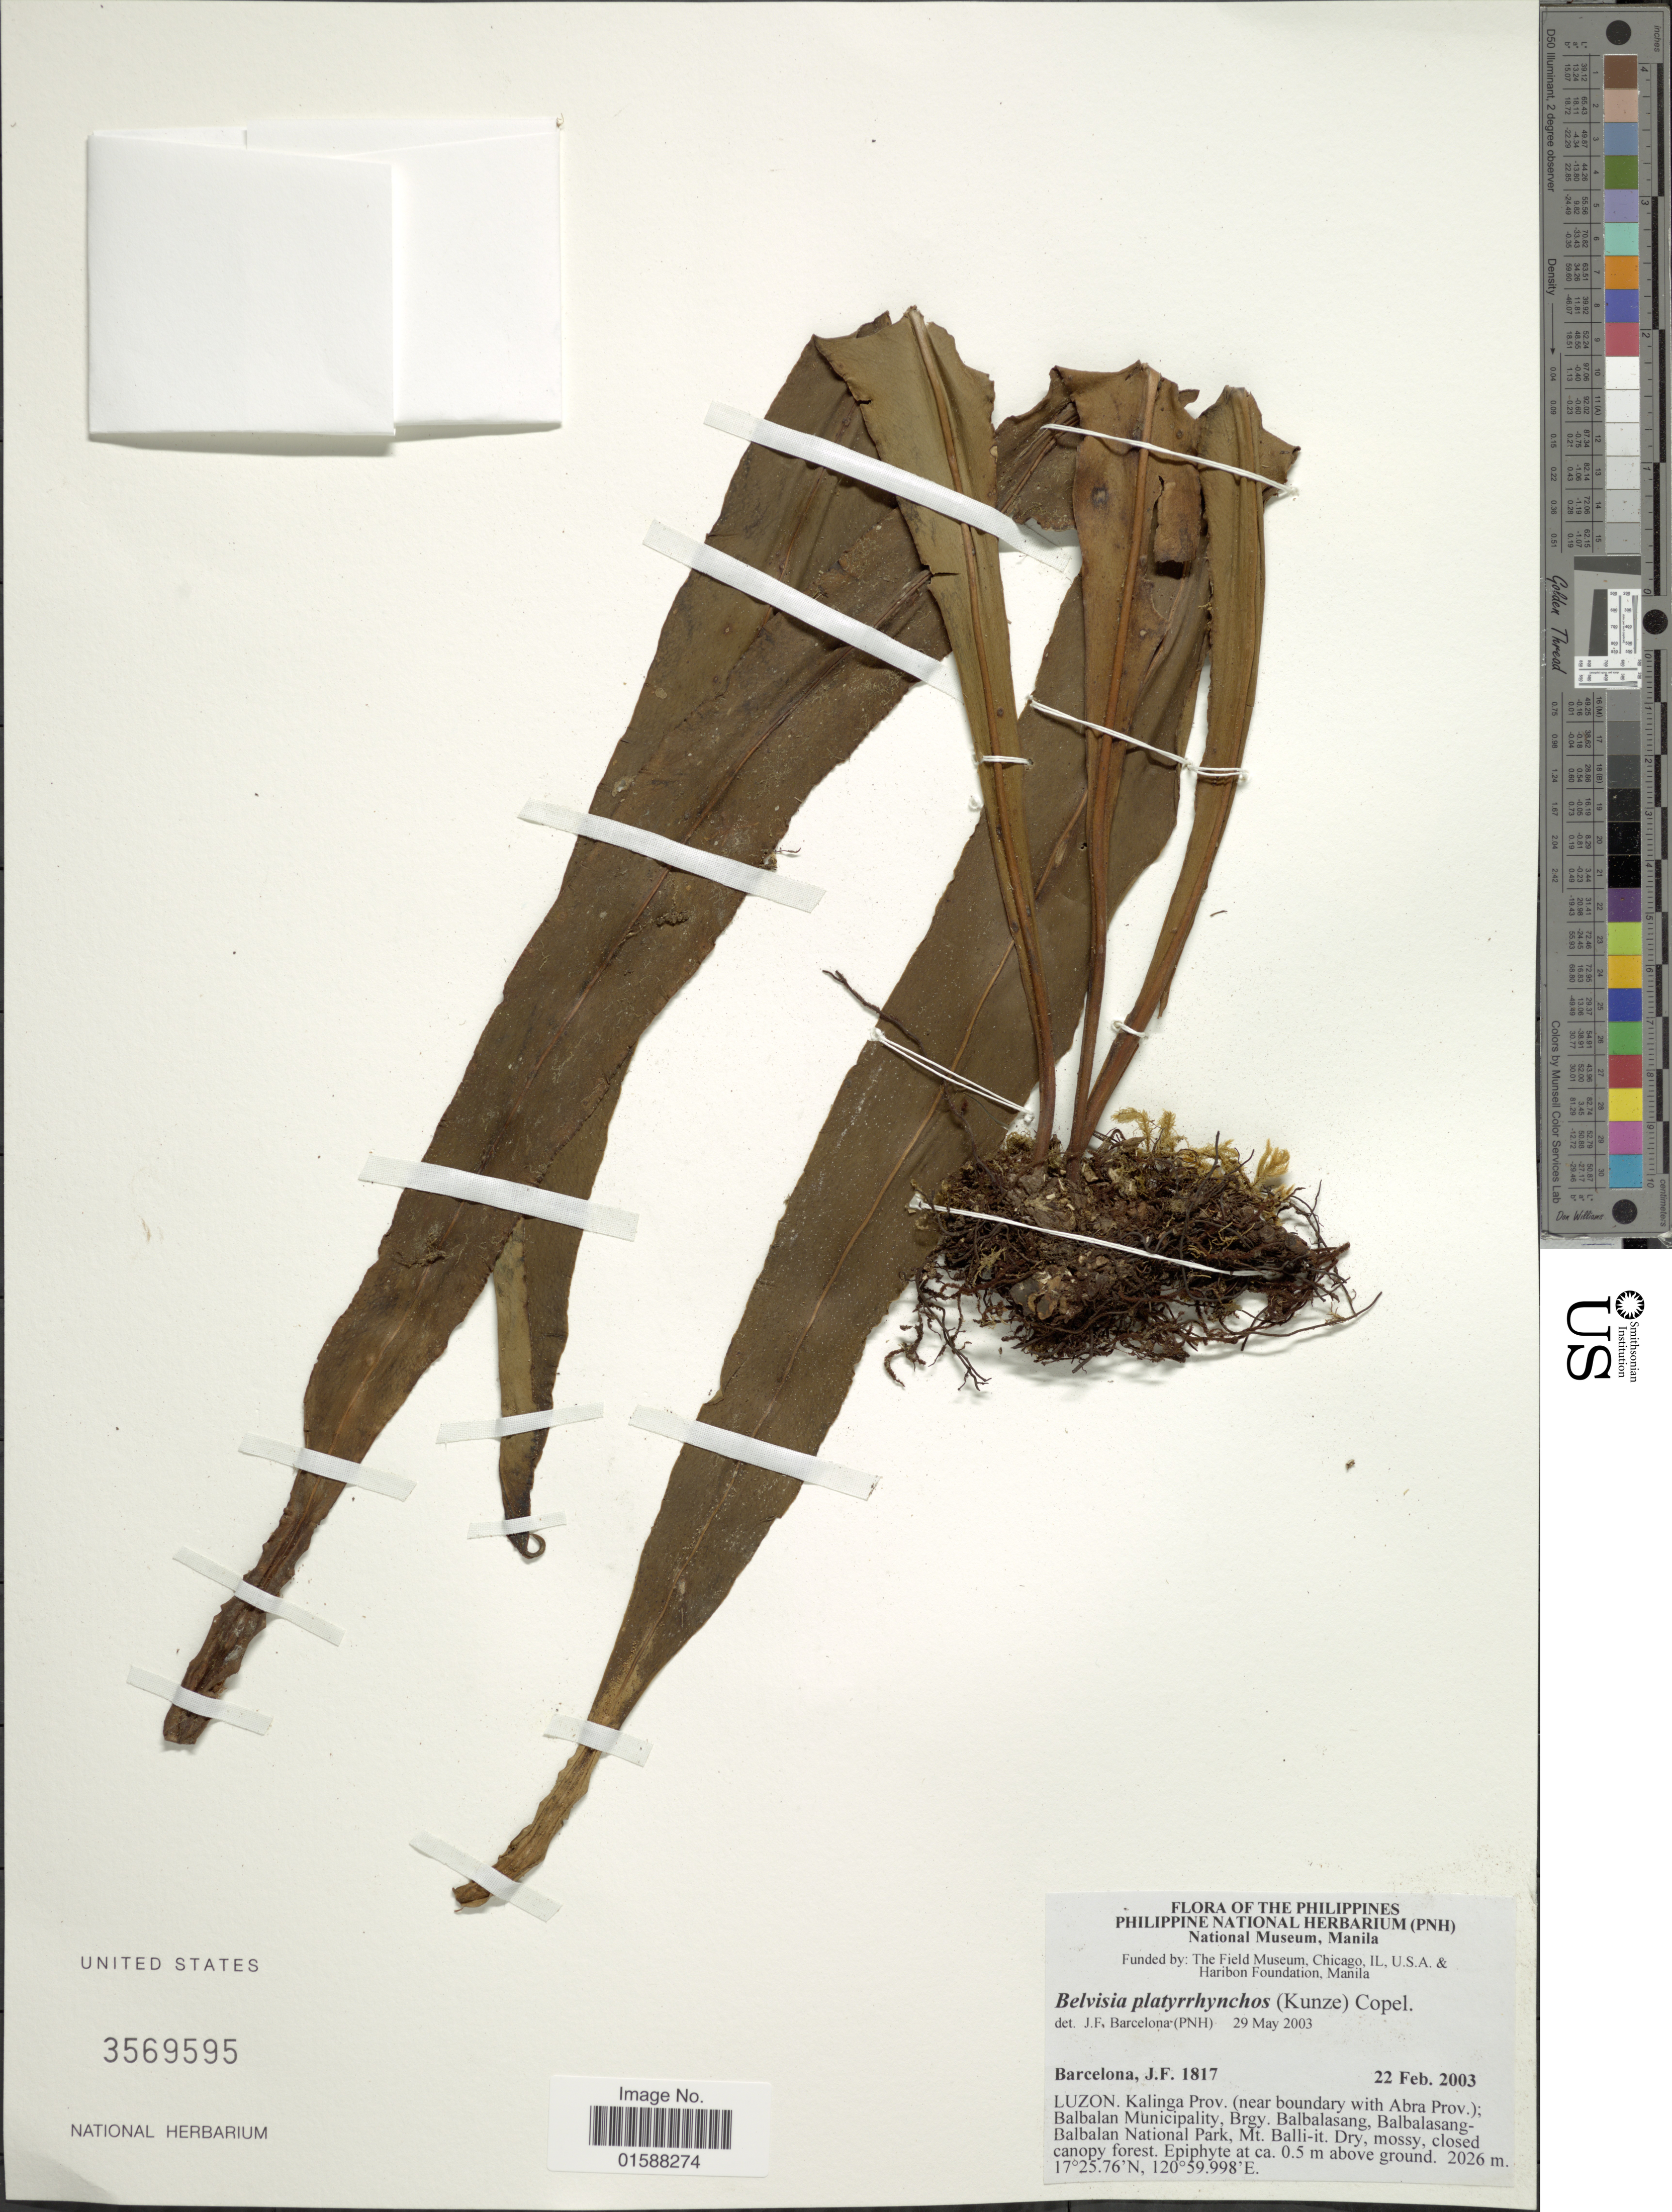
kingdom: Plantae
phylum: Tracheophyta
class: Polypodiopsida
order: Polypodiales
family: Polypodiaceae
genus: Lepisorus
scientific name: Lepisorus platyrhynchos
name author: (J. Sm. ex Kunze) Li S. Wang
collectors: J. F. Barcelona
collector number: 1817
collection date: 2003-02-22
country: Philippines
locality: Luzon. Kalinga Prov. (near boundary with Abra Prov.); Balbalan Municipality, Brgy. Balbalasang, Balbalasang-Balbalan National Park, Mt. Balli-it. Dry mossy, closed canopy forest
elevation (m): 2026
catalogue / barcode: US 3569595